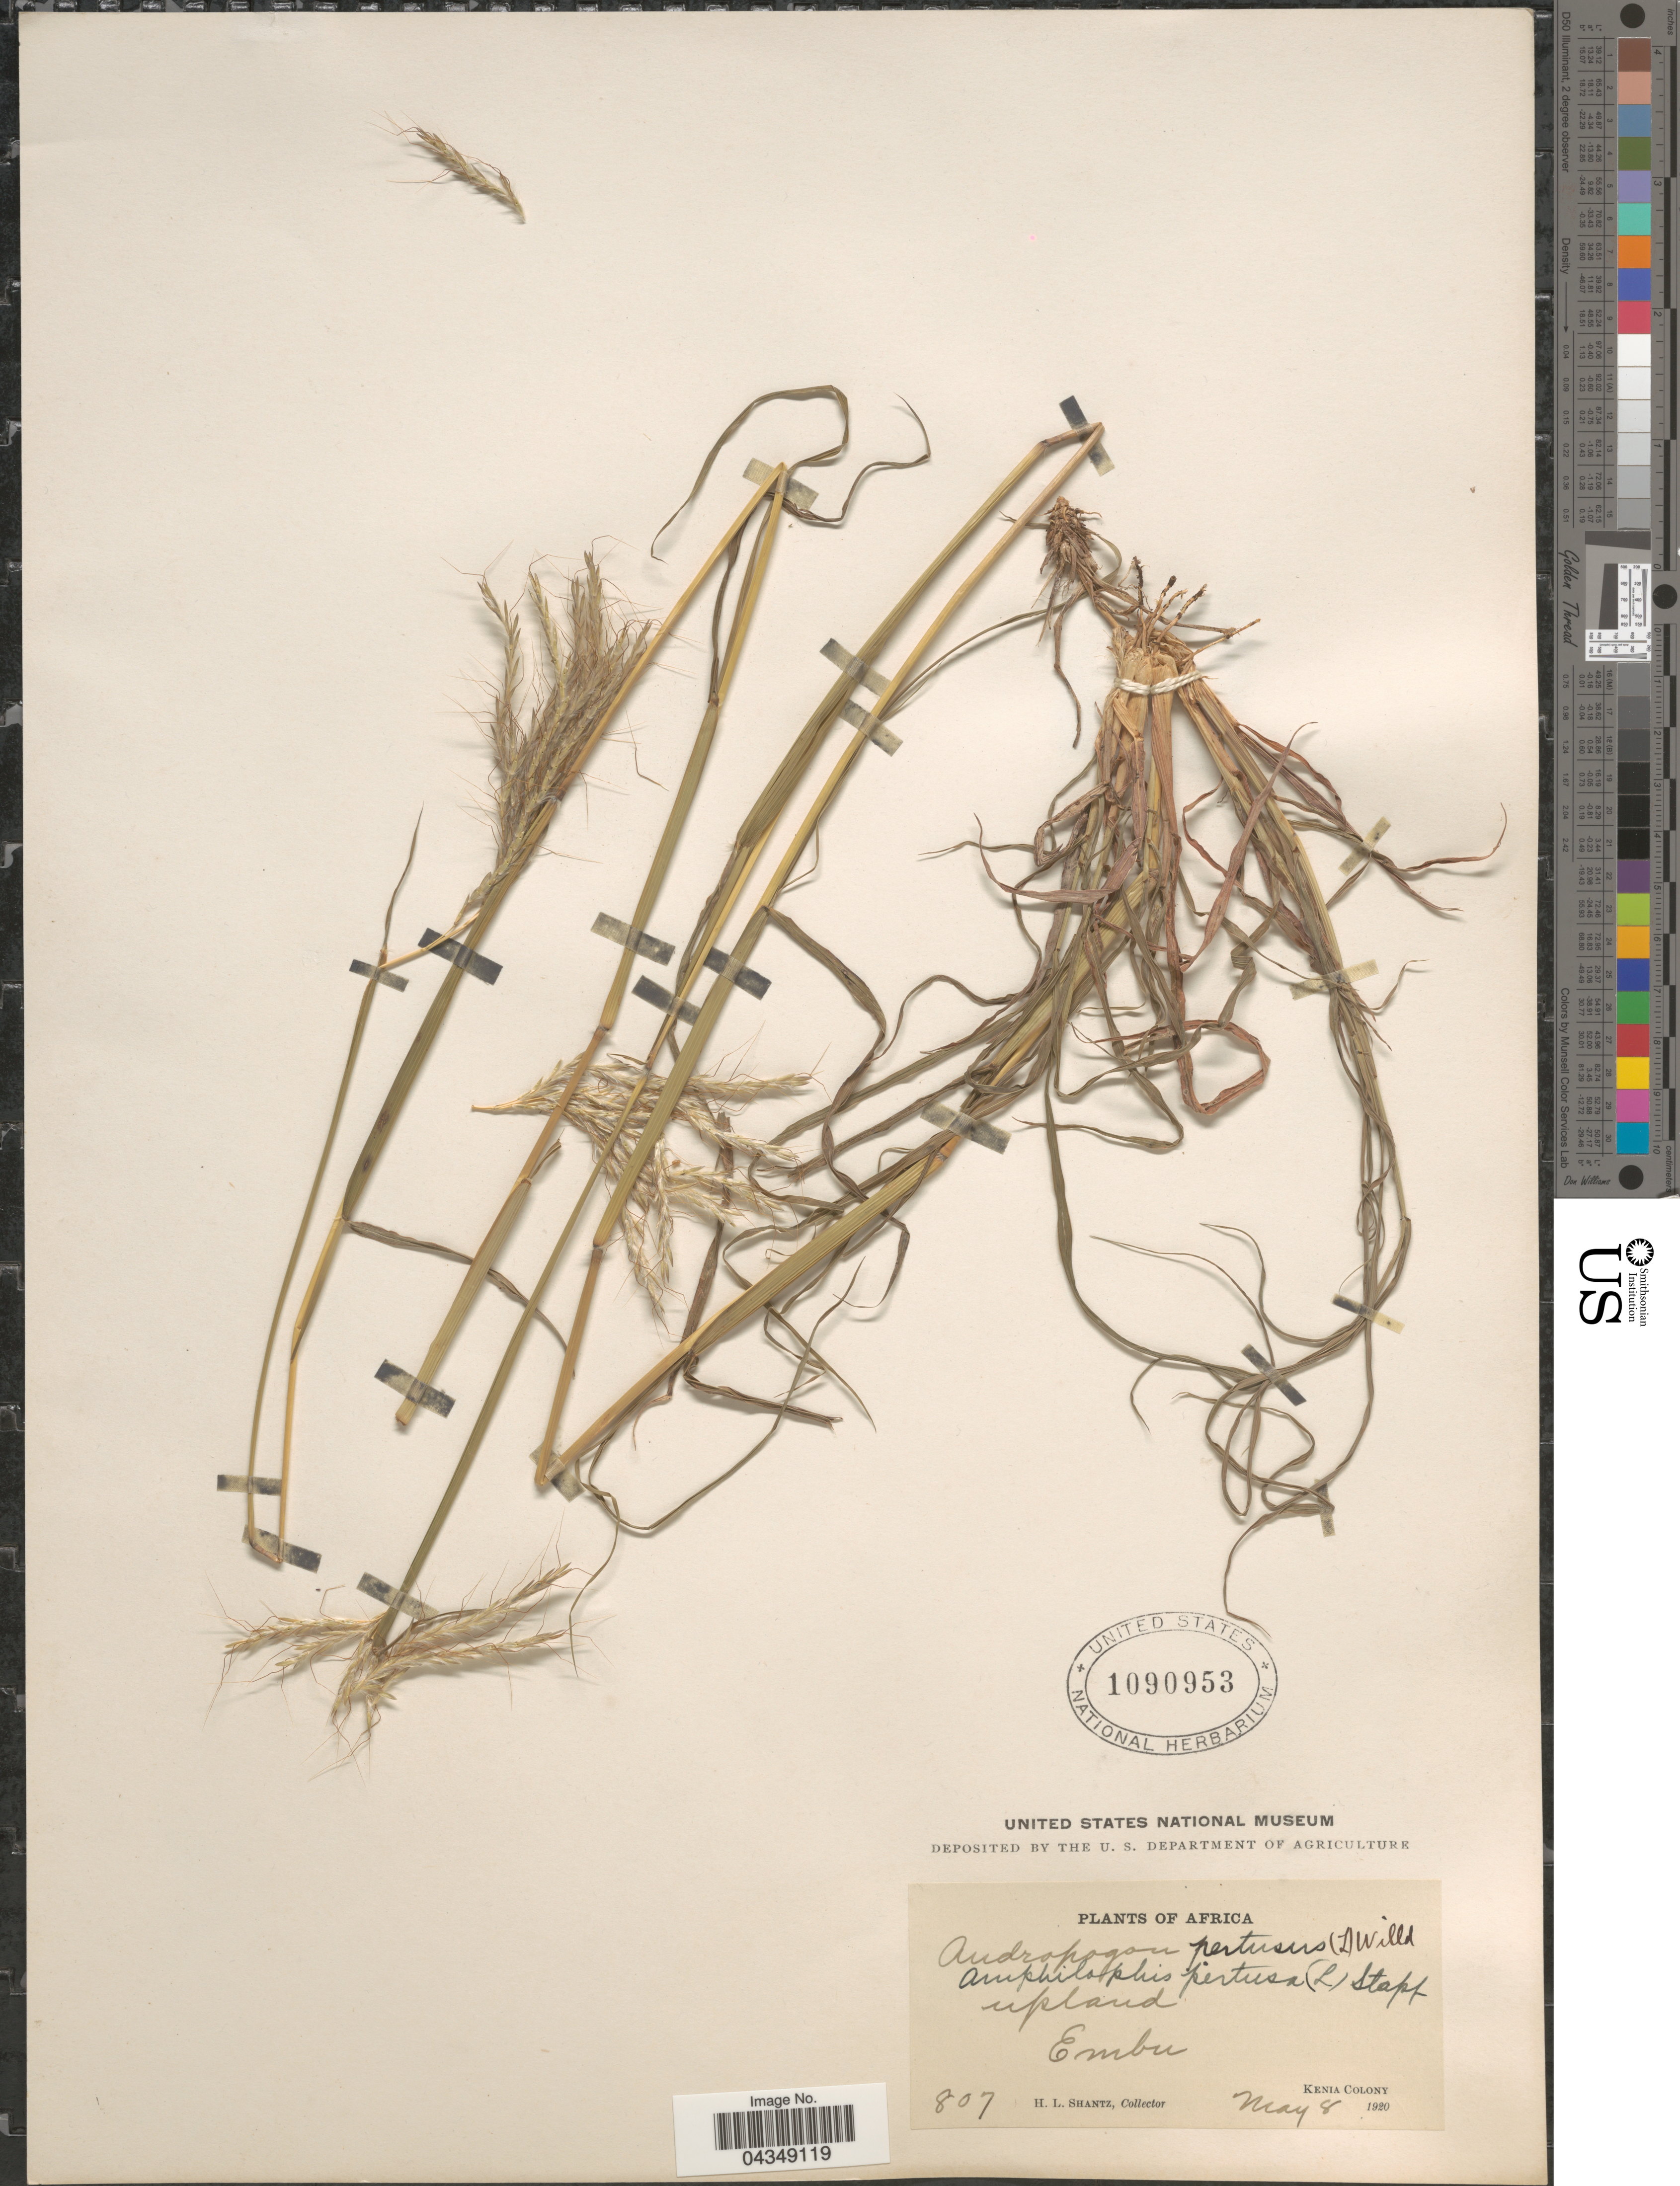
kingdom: Plantae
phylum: Tracheophyta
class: Liliopsida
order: Poales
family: Poaceae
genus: Bothriochloa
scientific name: Bothriochloa insculpta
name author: (Hochst. ex A. Rich.) A. Camus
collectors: H. Shantz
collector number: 807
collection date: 1920-05-08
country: Kenya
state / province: Embu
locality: Kenia Colony.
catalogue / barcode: US 1090953